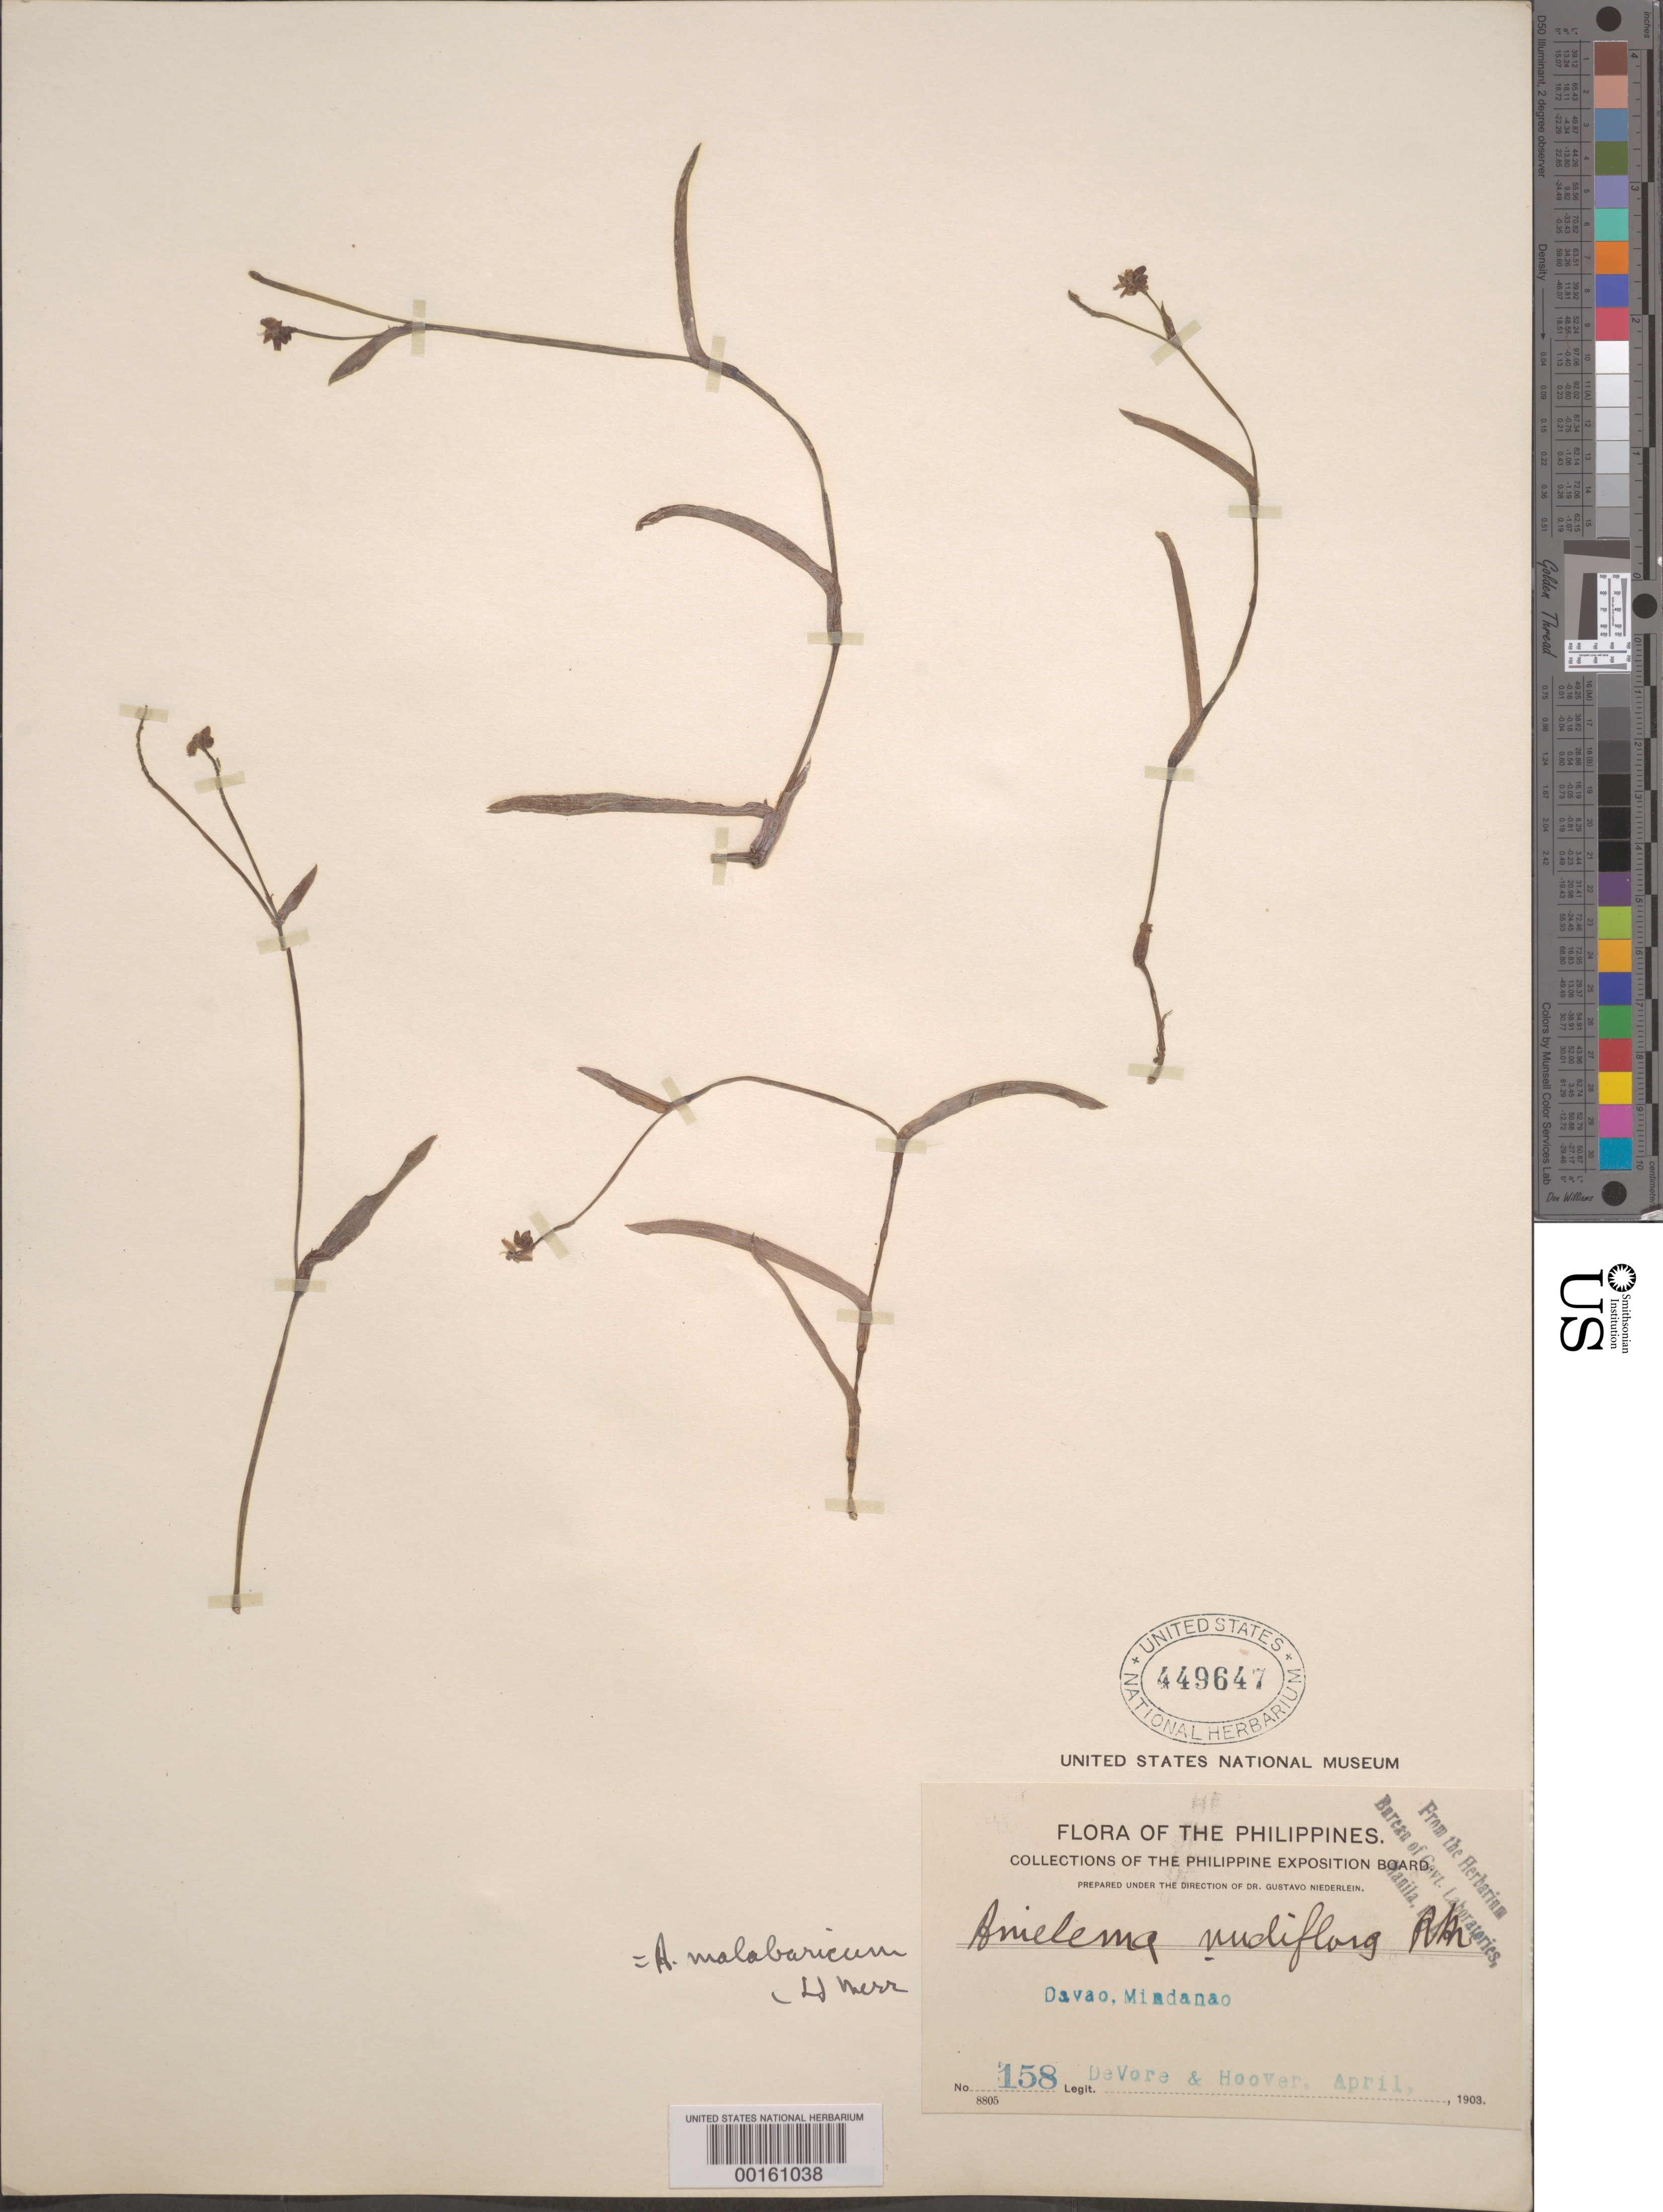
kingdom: Plantae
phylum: Tracheophyta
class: Liliopsida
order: Commelinales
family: Commelinaceae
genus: Murdannia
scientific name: Murdannia nudiflora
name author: (L.) Brenan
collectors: B. F. DeVore & C. L. Hoover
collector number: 158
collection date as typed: Apr 1903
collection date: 1903-04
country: Philippines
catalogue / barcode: US 449647